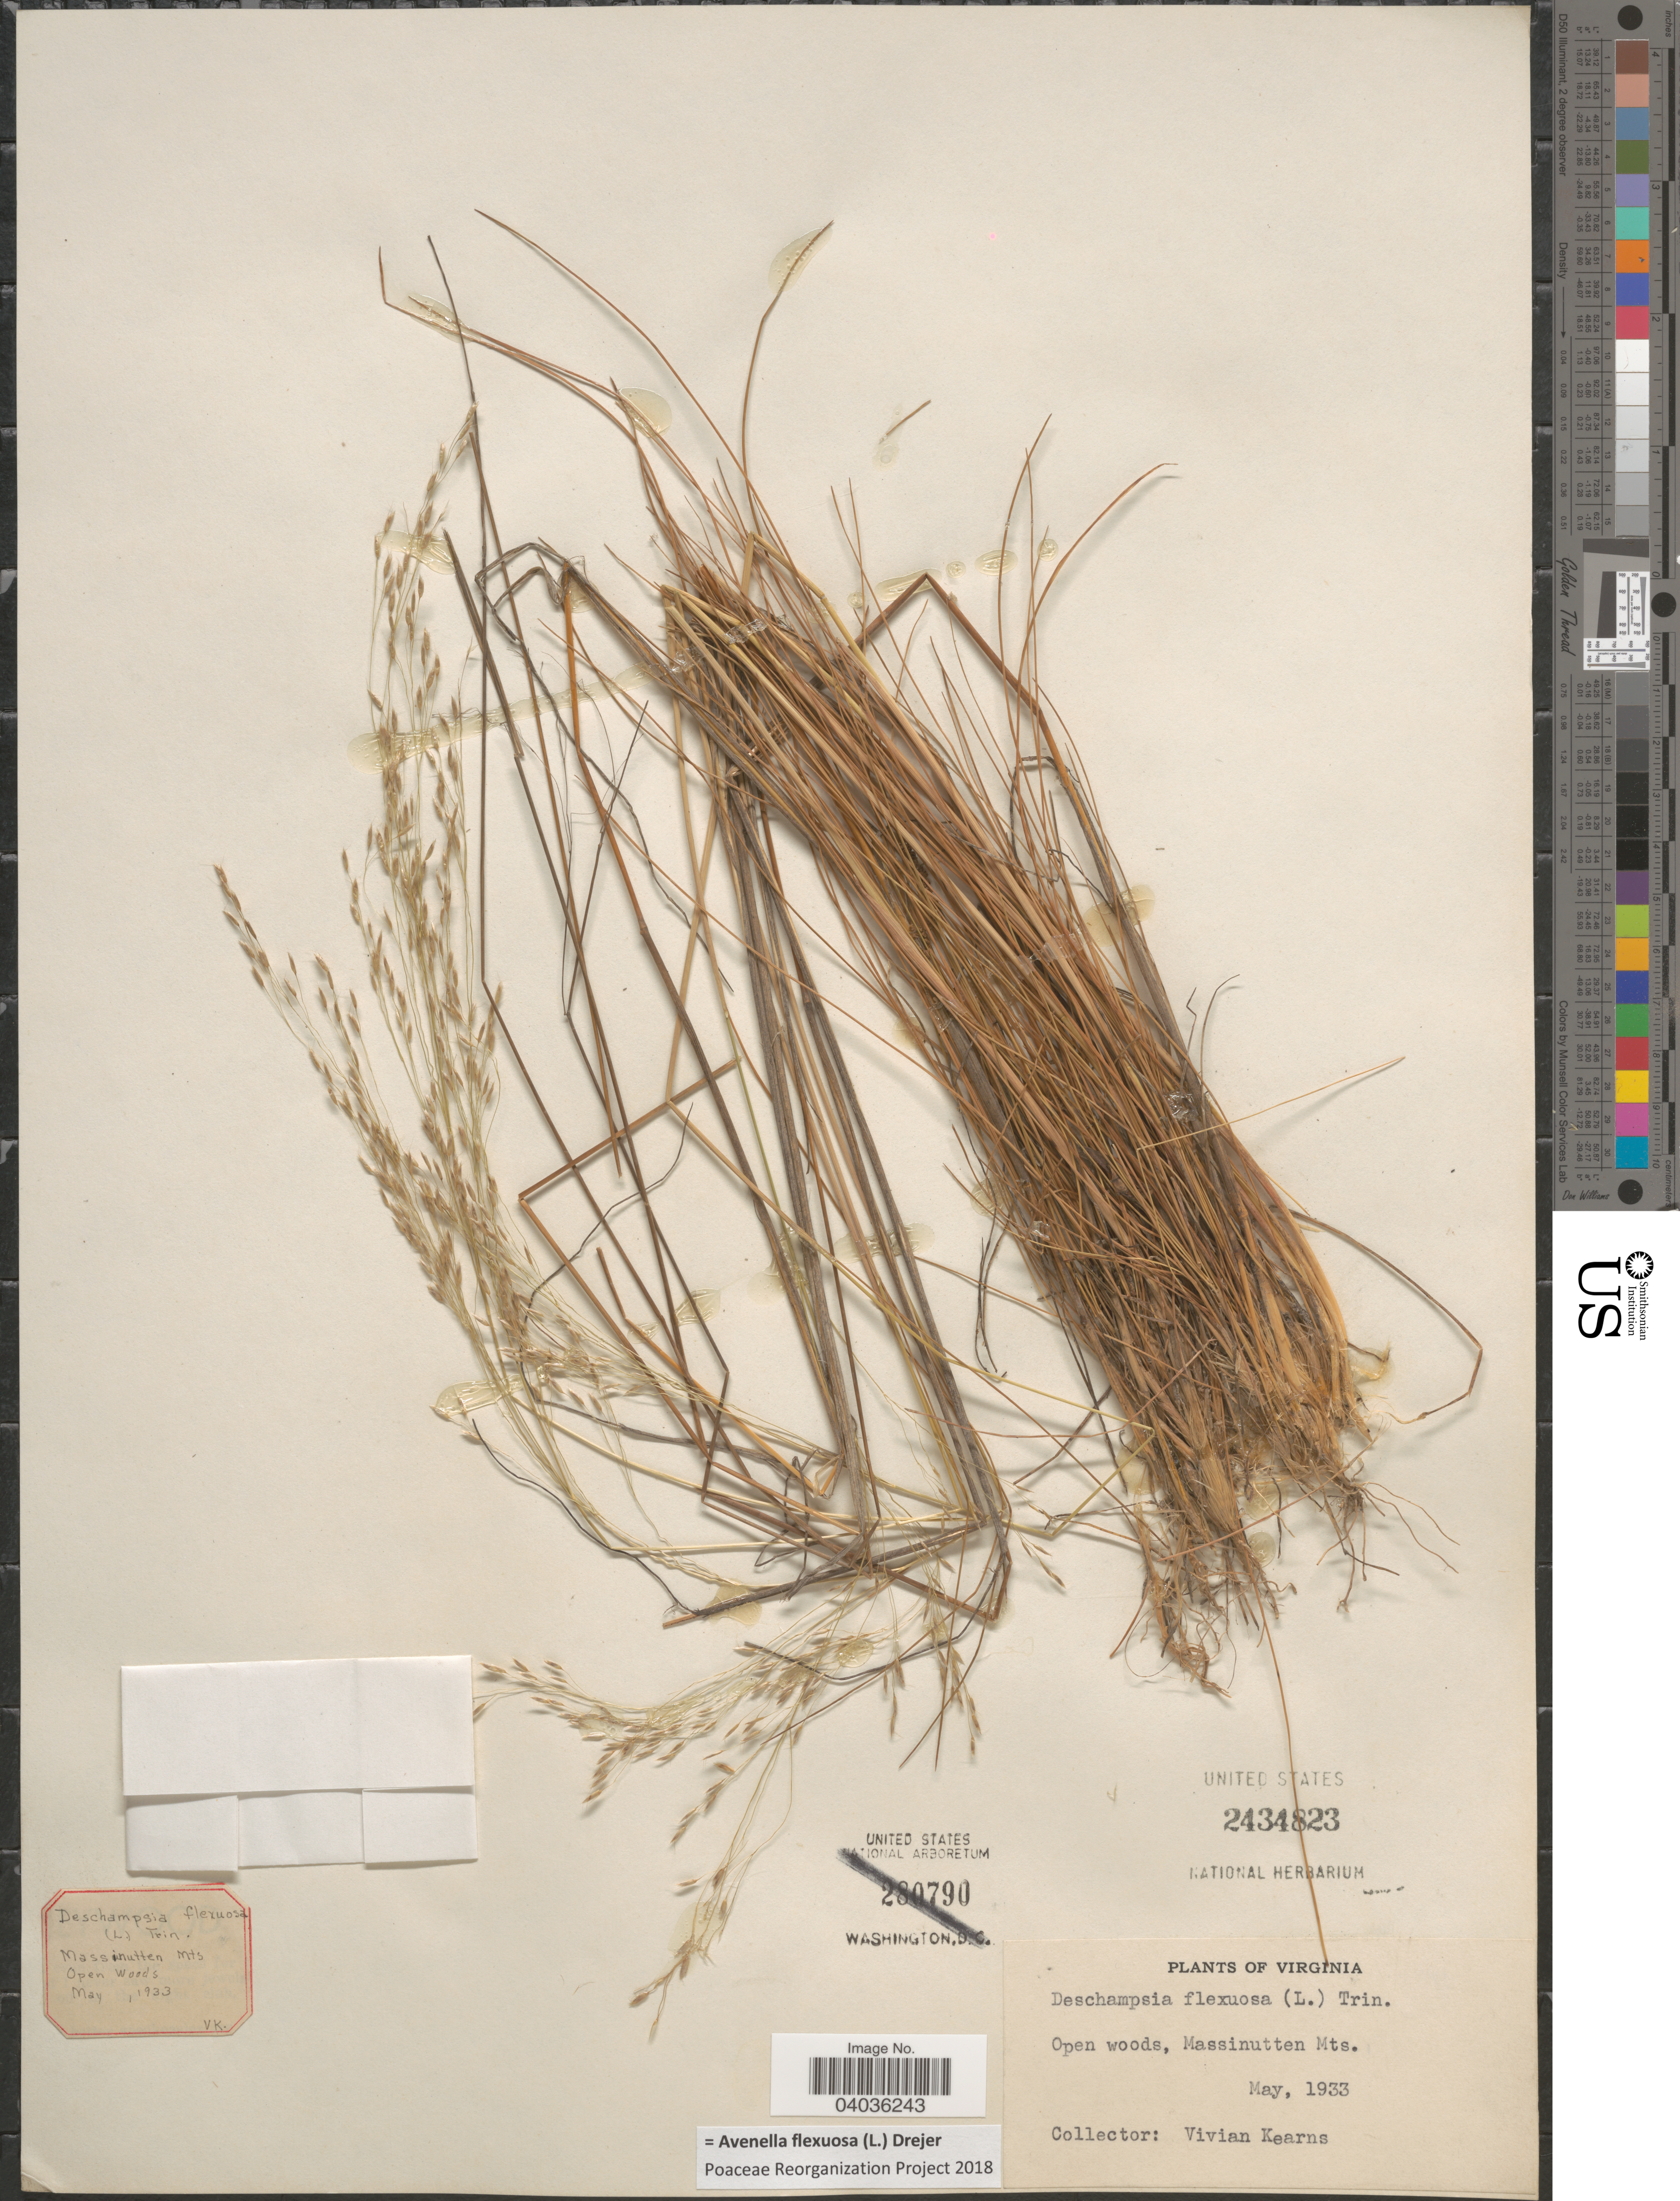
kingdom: Plantae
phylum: Tracheophyta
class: Liliopsida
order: Poales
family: Poaceae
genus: Avenella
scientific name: Avenella flexuosa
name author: (L.) Drejer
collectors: V. Kearns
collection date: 1933-05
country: United States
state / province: Virginia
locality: Open woods, Massinutten Mts.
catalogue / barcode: US 2434823